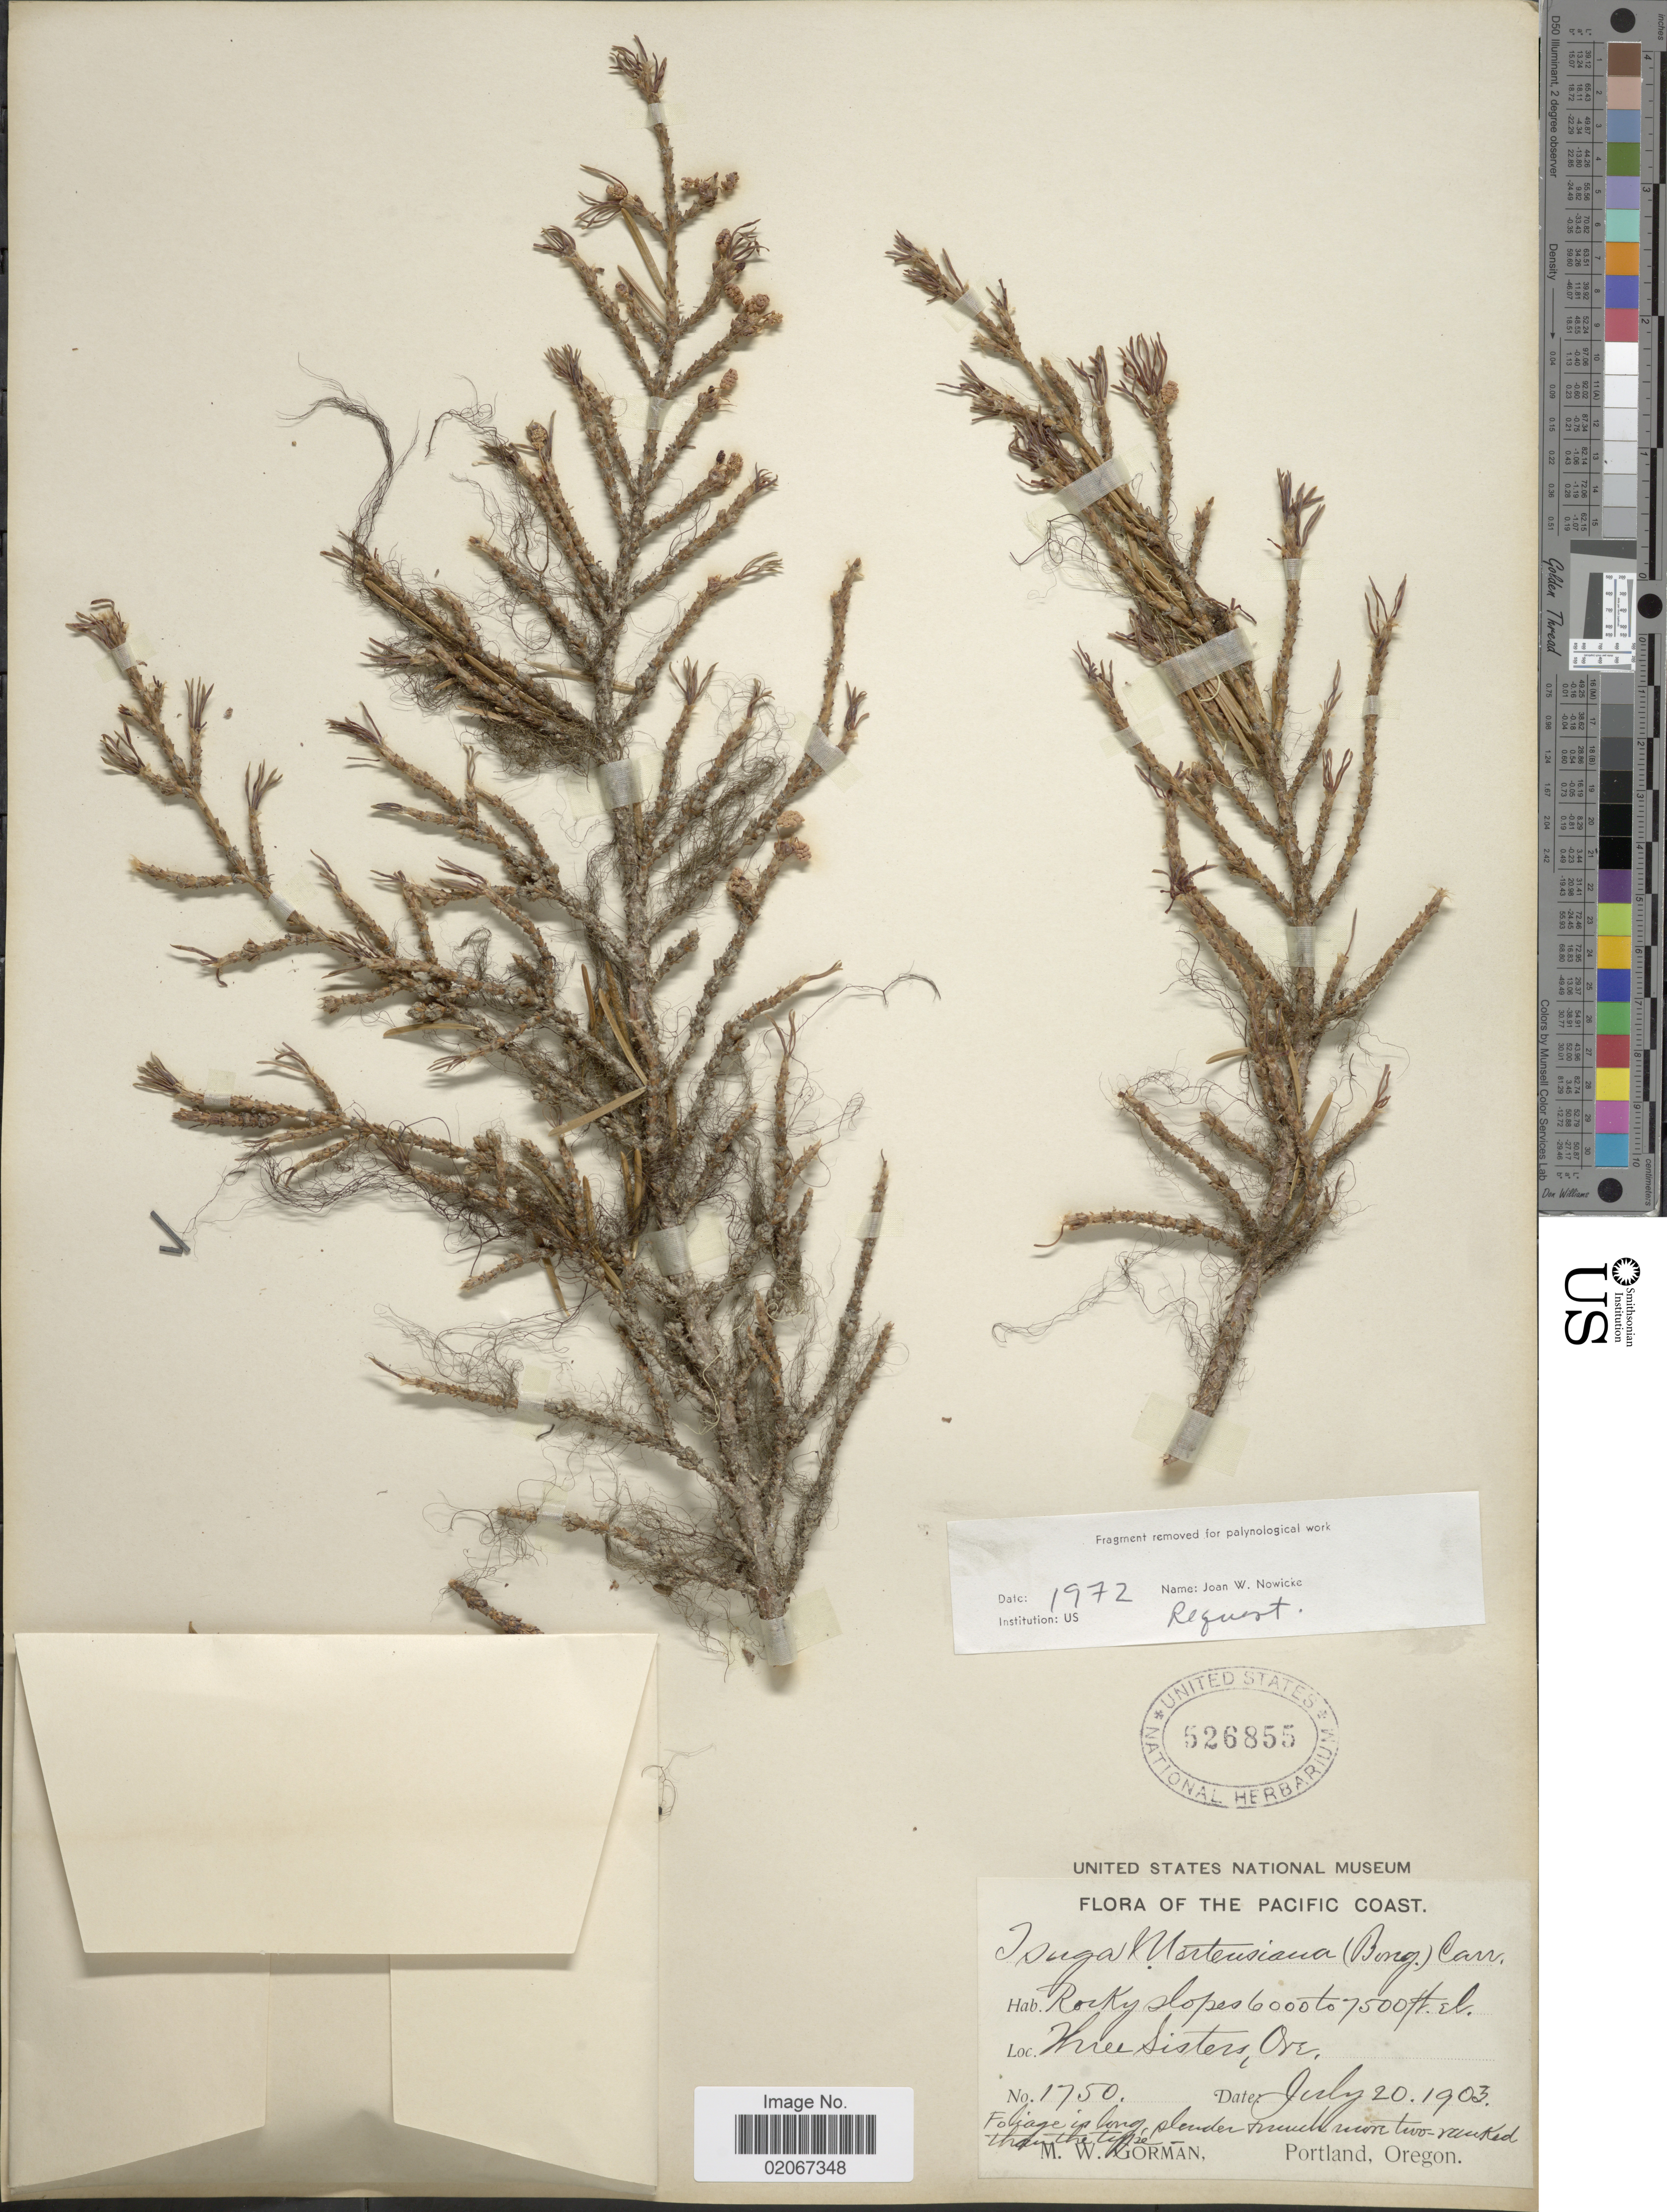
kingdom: Plantae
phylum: Tracheophyta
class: Pinopsida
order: Pinales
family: Pinaceae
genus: Tsuga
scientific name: Tsuga mertensiana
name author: (Bong.) Carrière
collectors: M. W. Gorman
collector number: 1750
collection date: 1903-07-20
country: United States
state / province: Oregon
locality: Pacific Coast. Rocky slopes. Three Sisters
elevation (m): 1829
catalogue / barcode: US 526855